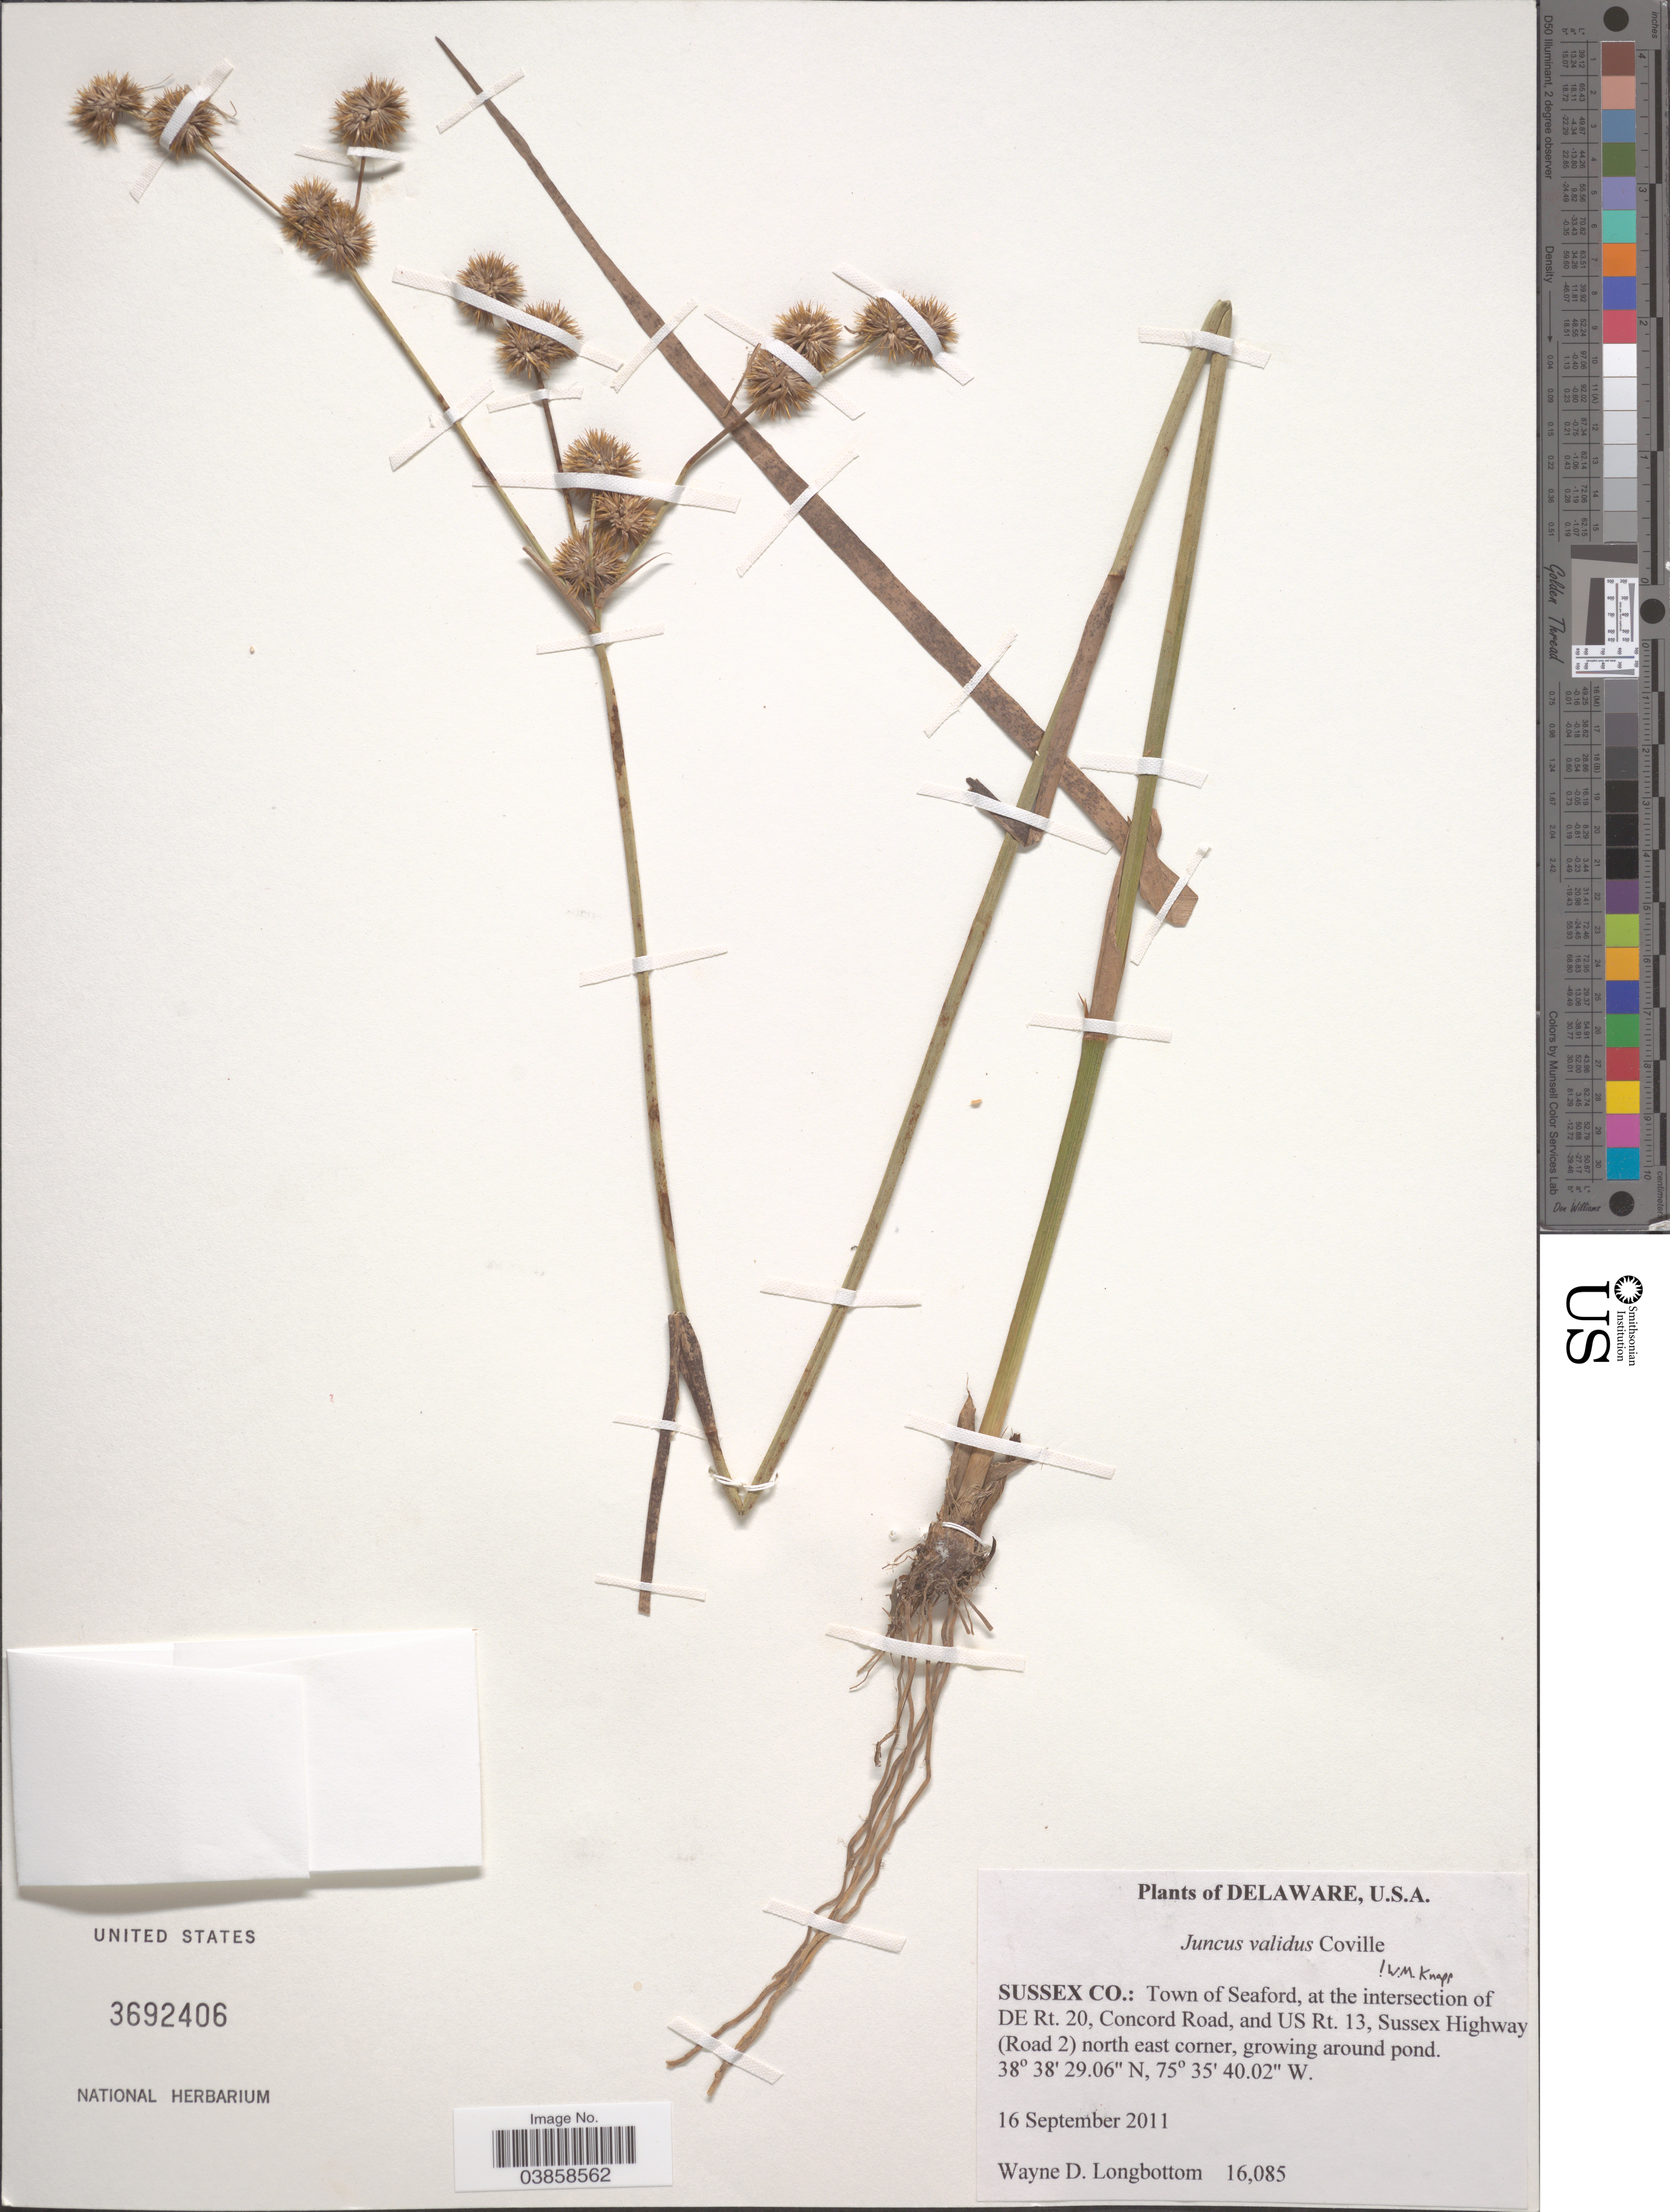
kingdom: Plantae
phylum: Tracheophyta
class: Liliopsida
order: Poales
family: Juncaceae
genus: Juncus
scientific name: Juncus validus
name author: Coville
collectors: W. D. Longbottom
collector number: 16085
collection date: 2011-09-16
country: United States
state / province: Delaware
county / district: Sussex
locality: Sussex Co.: Town of Seaford, at the intersection of DE Rt. 20, Concord Road, and US Rt. 13, Sussex Highway (Road 2) north east corner, growing around pond.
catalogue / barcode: US 3692406